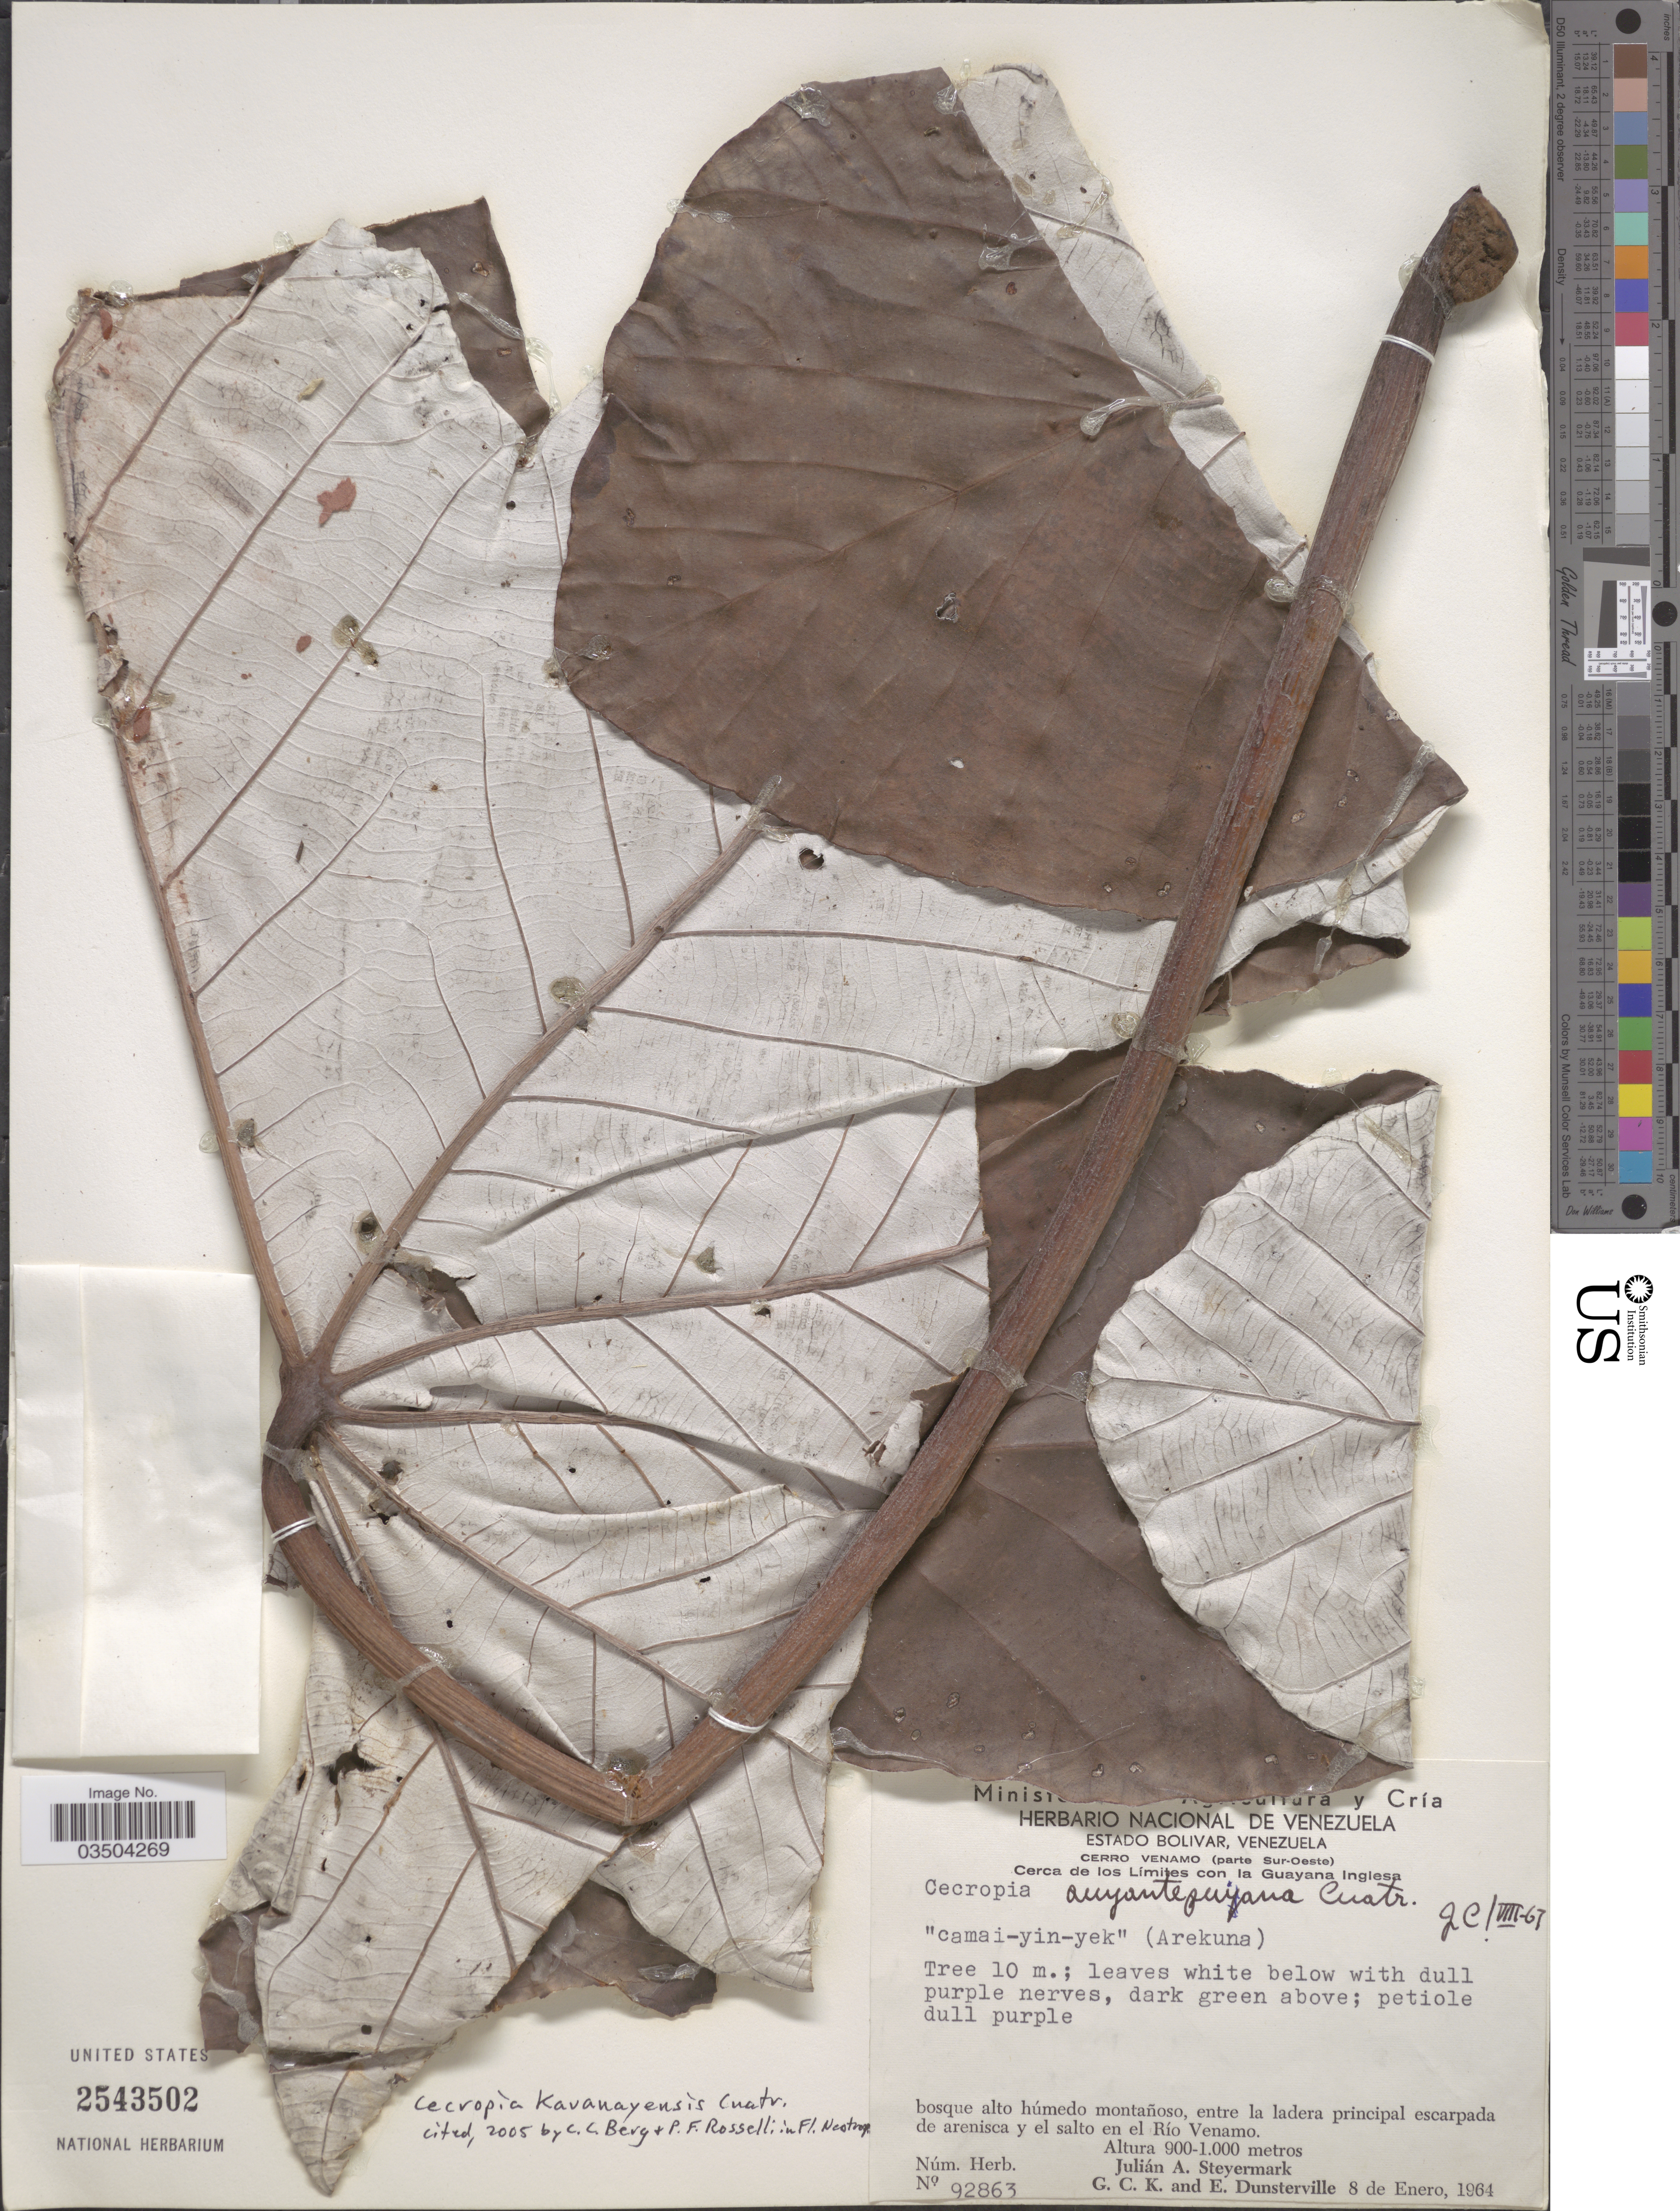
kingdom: Plantae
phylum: Tracheophyta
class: Magnoliopsida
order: Rosales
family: Urticaceae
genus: Cecropia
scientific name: Cecropia kavanayensis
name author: Cuatrec.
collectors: J. Steyermark, G. C. K. Dunsterville & E. Dunsterville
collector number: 92863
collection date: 1964-01-08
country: Venezuela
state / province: Bolivar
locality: Estado Bolivar. Cerro Venamo (parte Sur-Oeste). Cerca de los Límites con la Guayana Inglesa. Bosque alto húmedo montañoso, entre la ladera principal escarpada de arenisca y el salto en el Río Venamo.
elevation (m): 900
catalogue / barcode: US 2543502